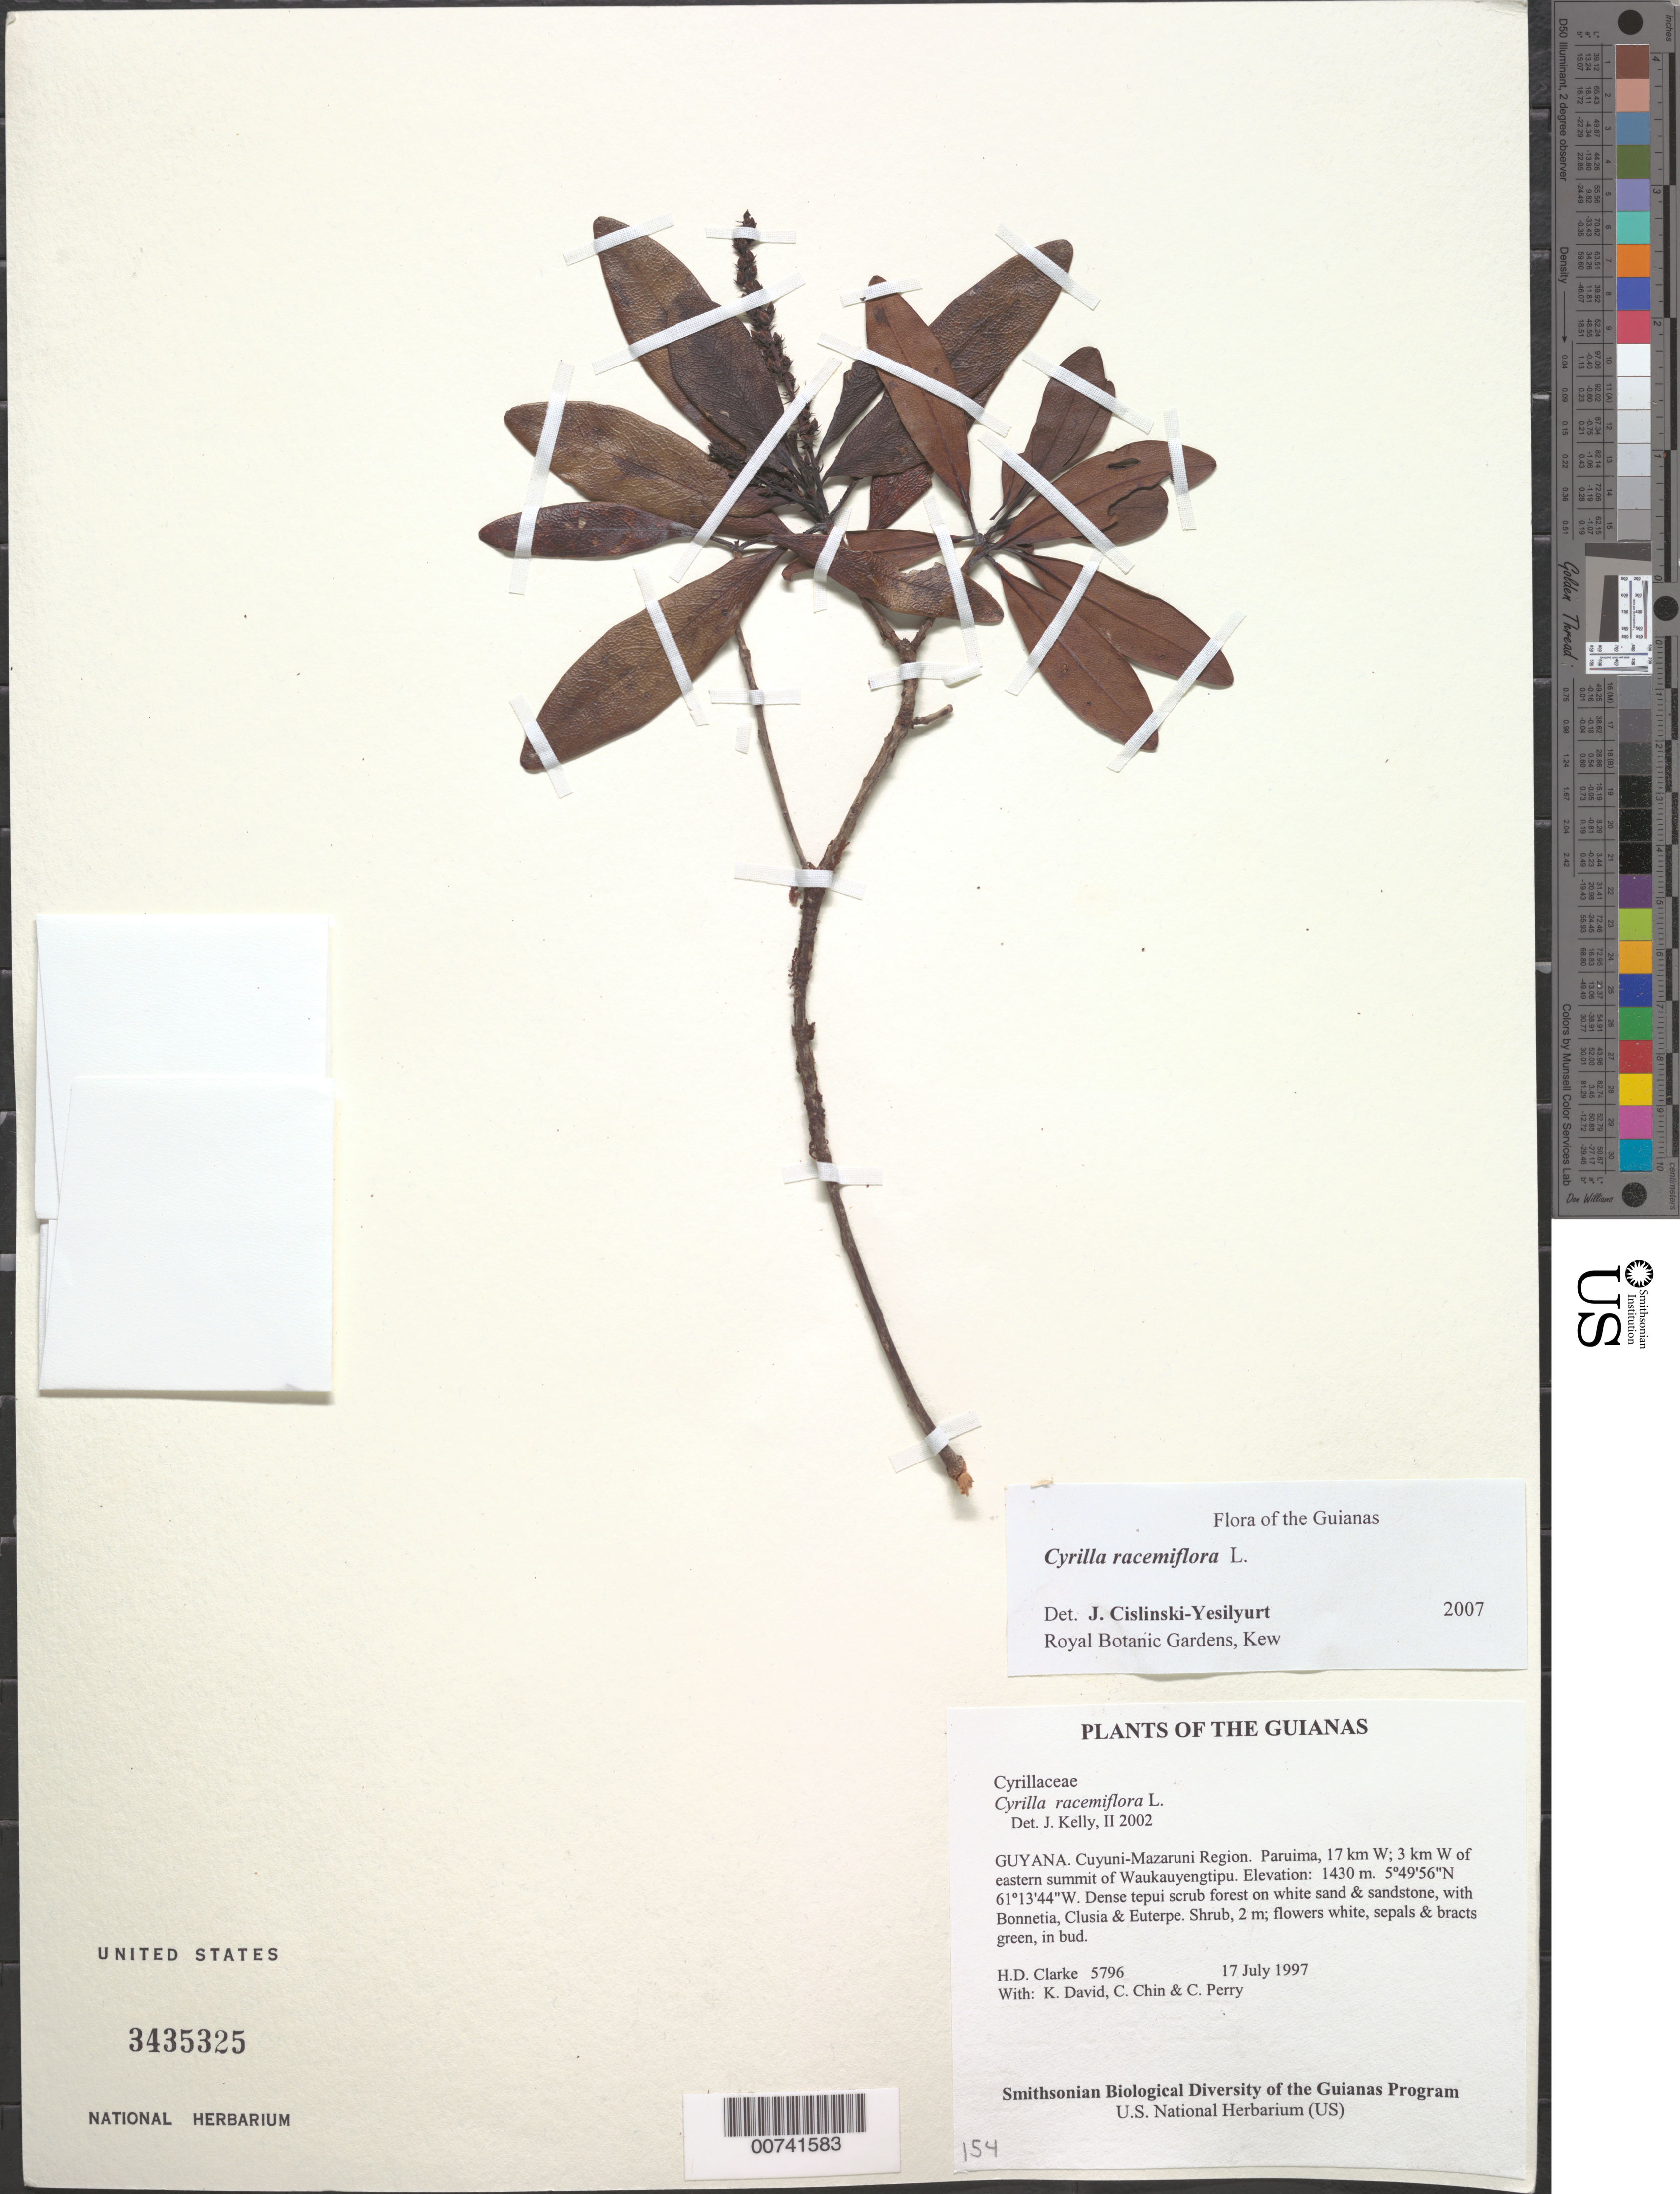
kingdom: Plantae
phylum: Tracheophyta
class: Magnoliopsida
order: Ericales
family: Cyrillaceae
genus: Cyrilla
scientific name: Cyrilla racemiflora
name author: L.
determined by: Yesilyurt, J. C.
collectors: H. D. Clarke, K. David, C. Chin & C. Perry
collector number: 5796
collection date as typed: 17 July 1997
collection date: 1997-07-17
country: Guyana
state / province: Cuyuni-Mazaruni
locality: Paruima, 17 km W; 3 km W of eastern summit of Waukauyengtipu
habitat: Dense tepui scrub forest on white sand & sandstone, with Bonnetia, Clusia & Euterpe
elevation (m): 1430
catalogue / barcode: US 3435325